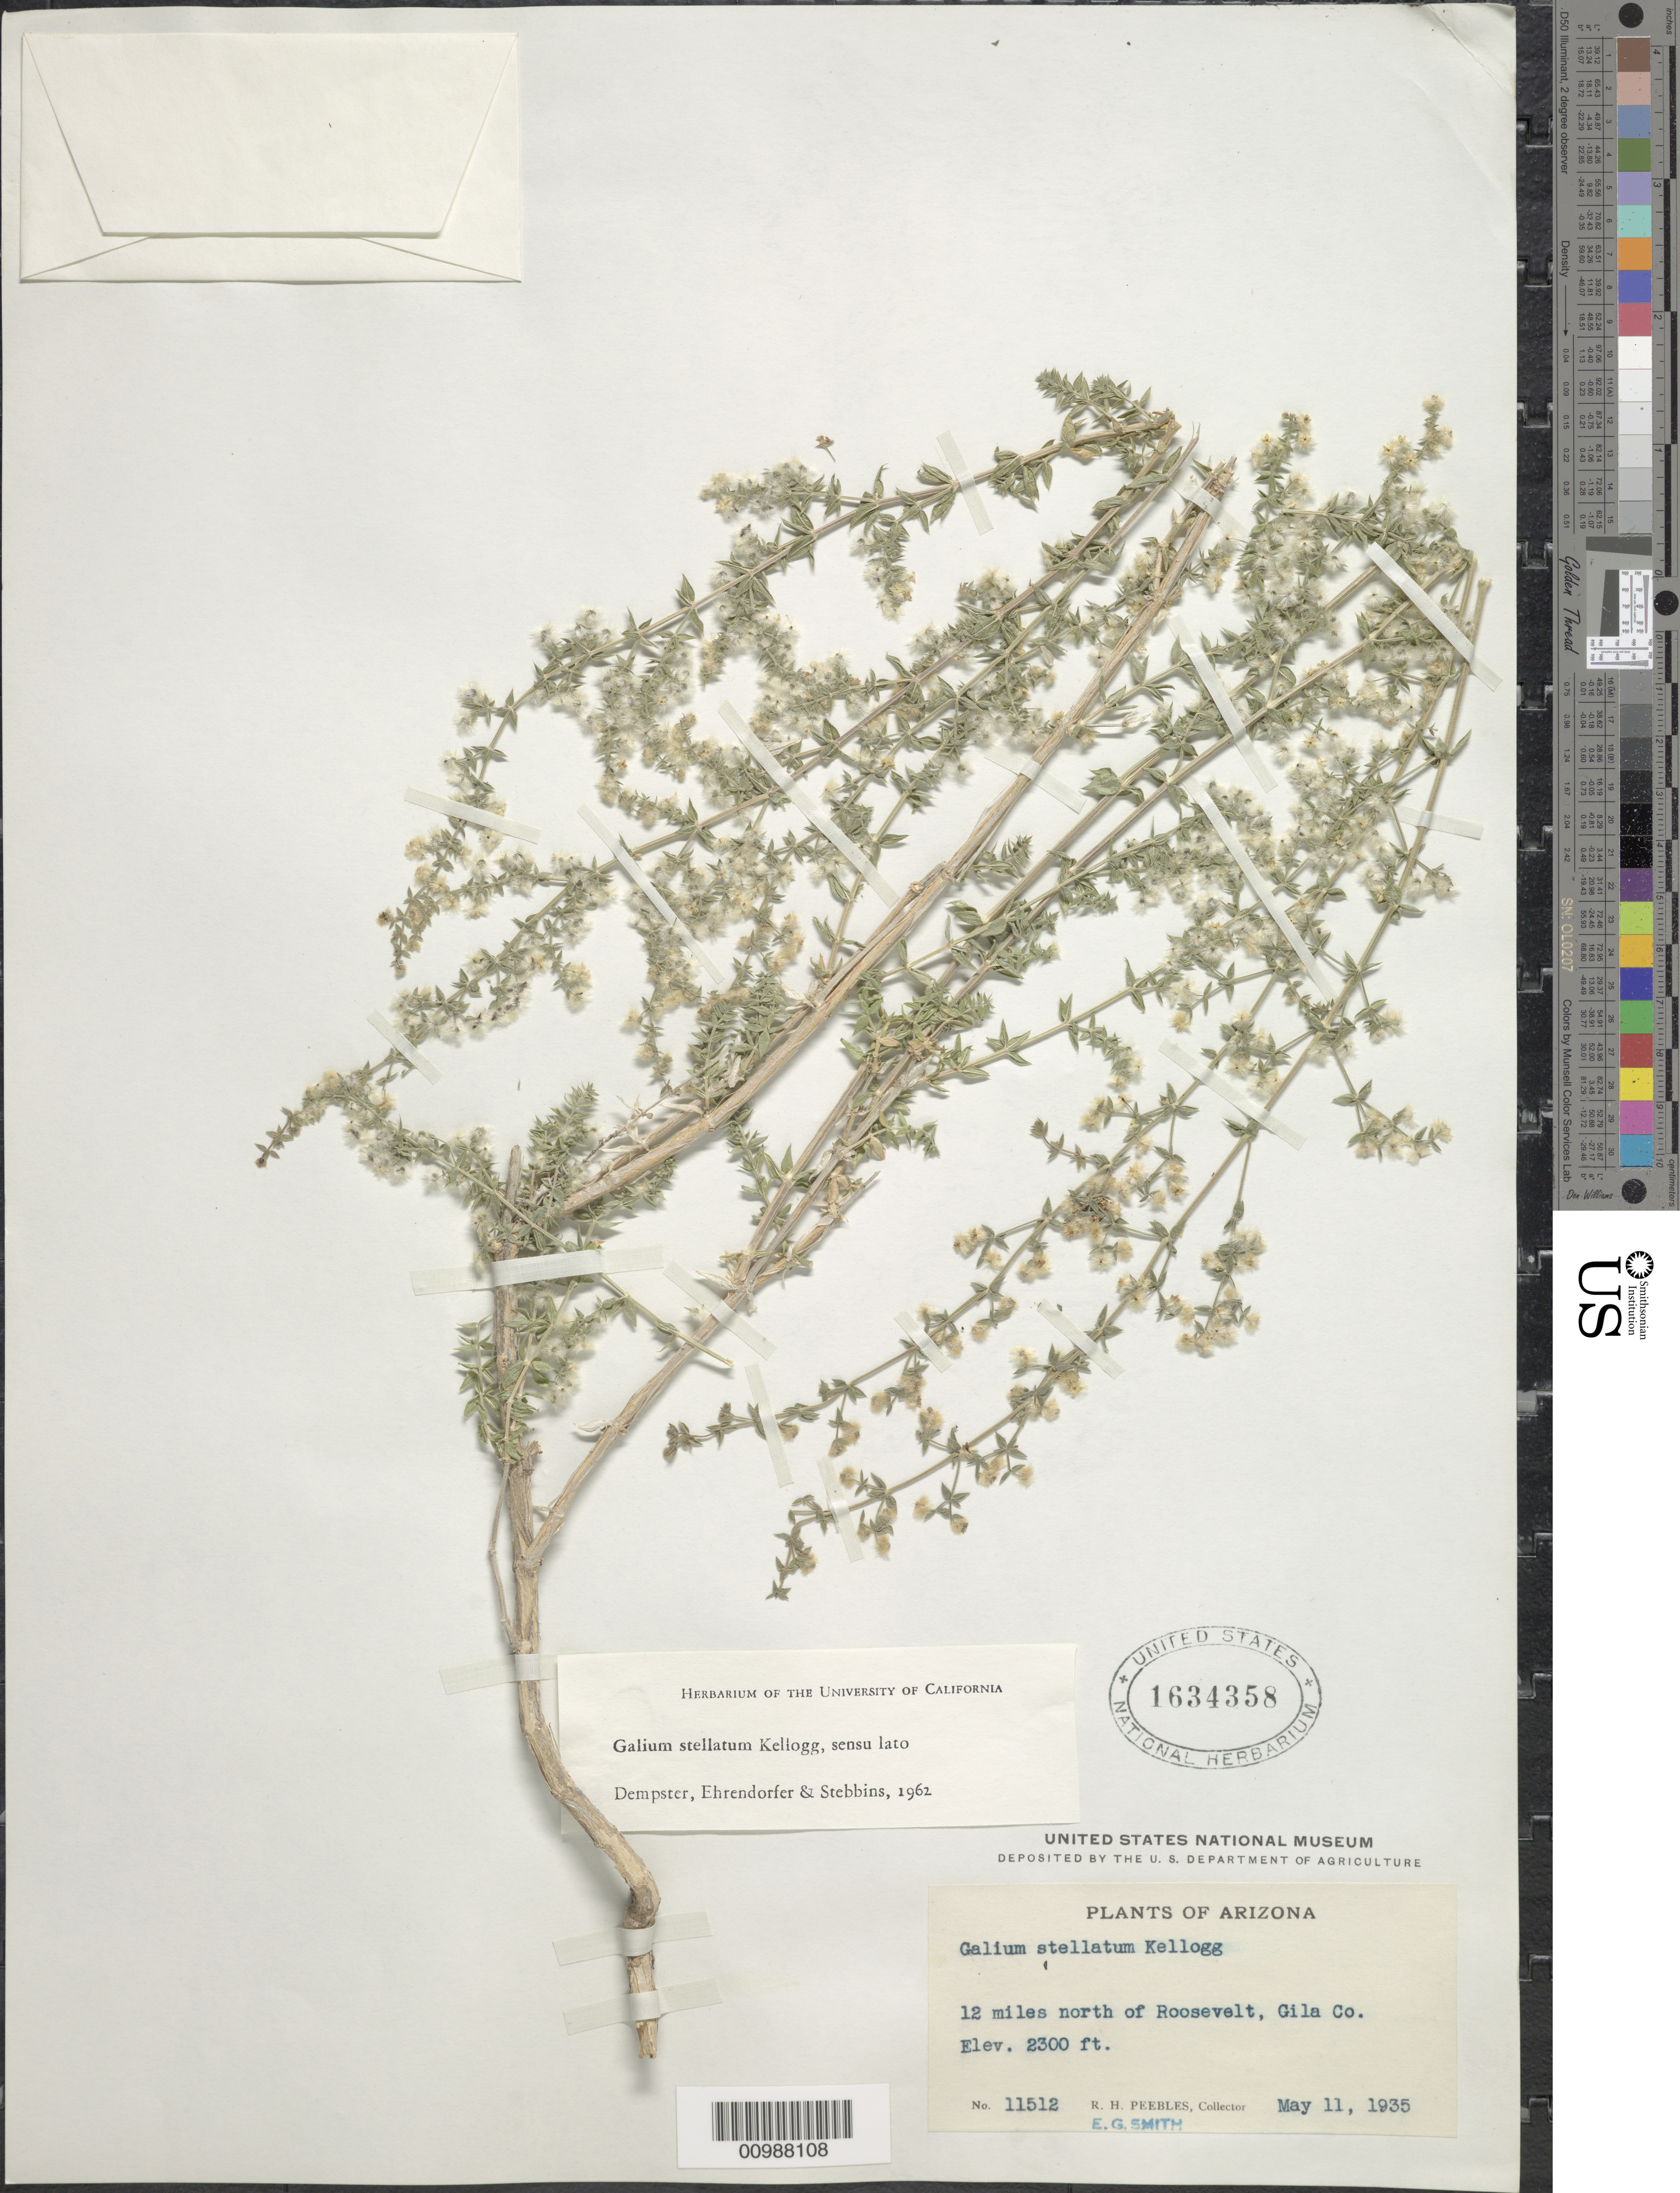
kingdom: Plantae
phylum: Tracheophyta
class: Magnoliopsida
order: Gentianales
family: Rubiaceae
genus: Galium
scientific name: Galium stellatum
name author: Kellogg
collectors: R. H. Peebles & E. G. Smith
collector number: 11512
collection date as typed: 11 May 1935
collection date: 1935-05-11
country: United States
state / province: Arizona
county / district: Gila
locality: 12 miles N of Roosevelt.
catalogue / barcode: US 1634358